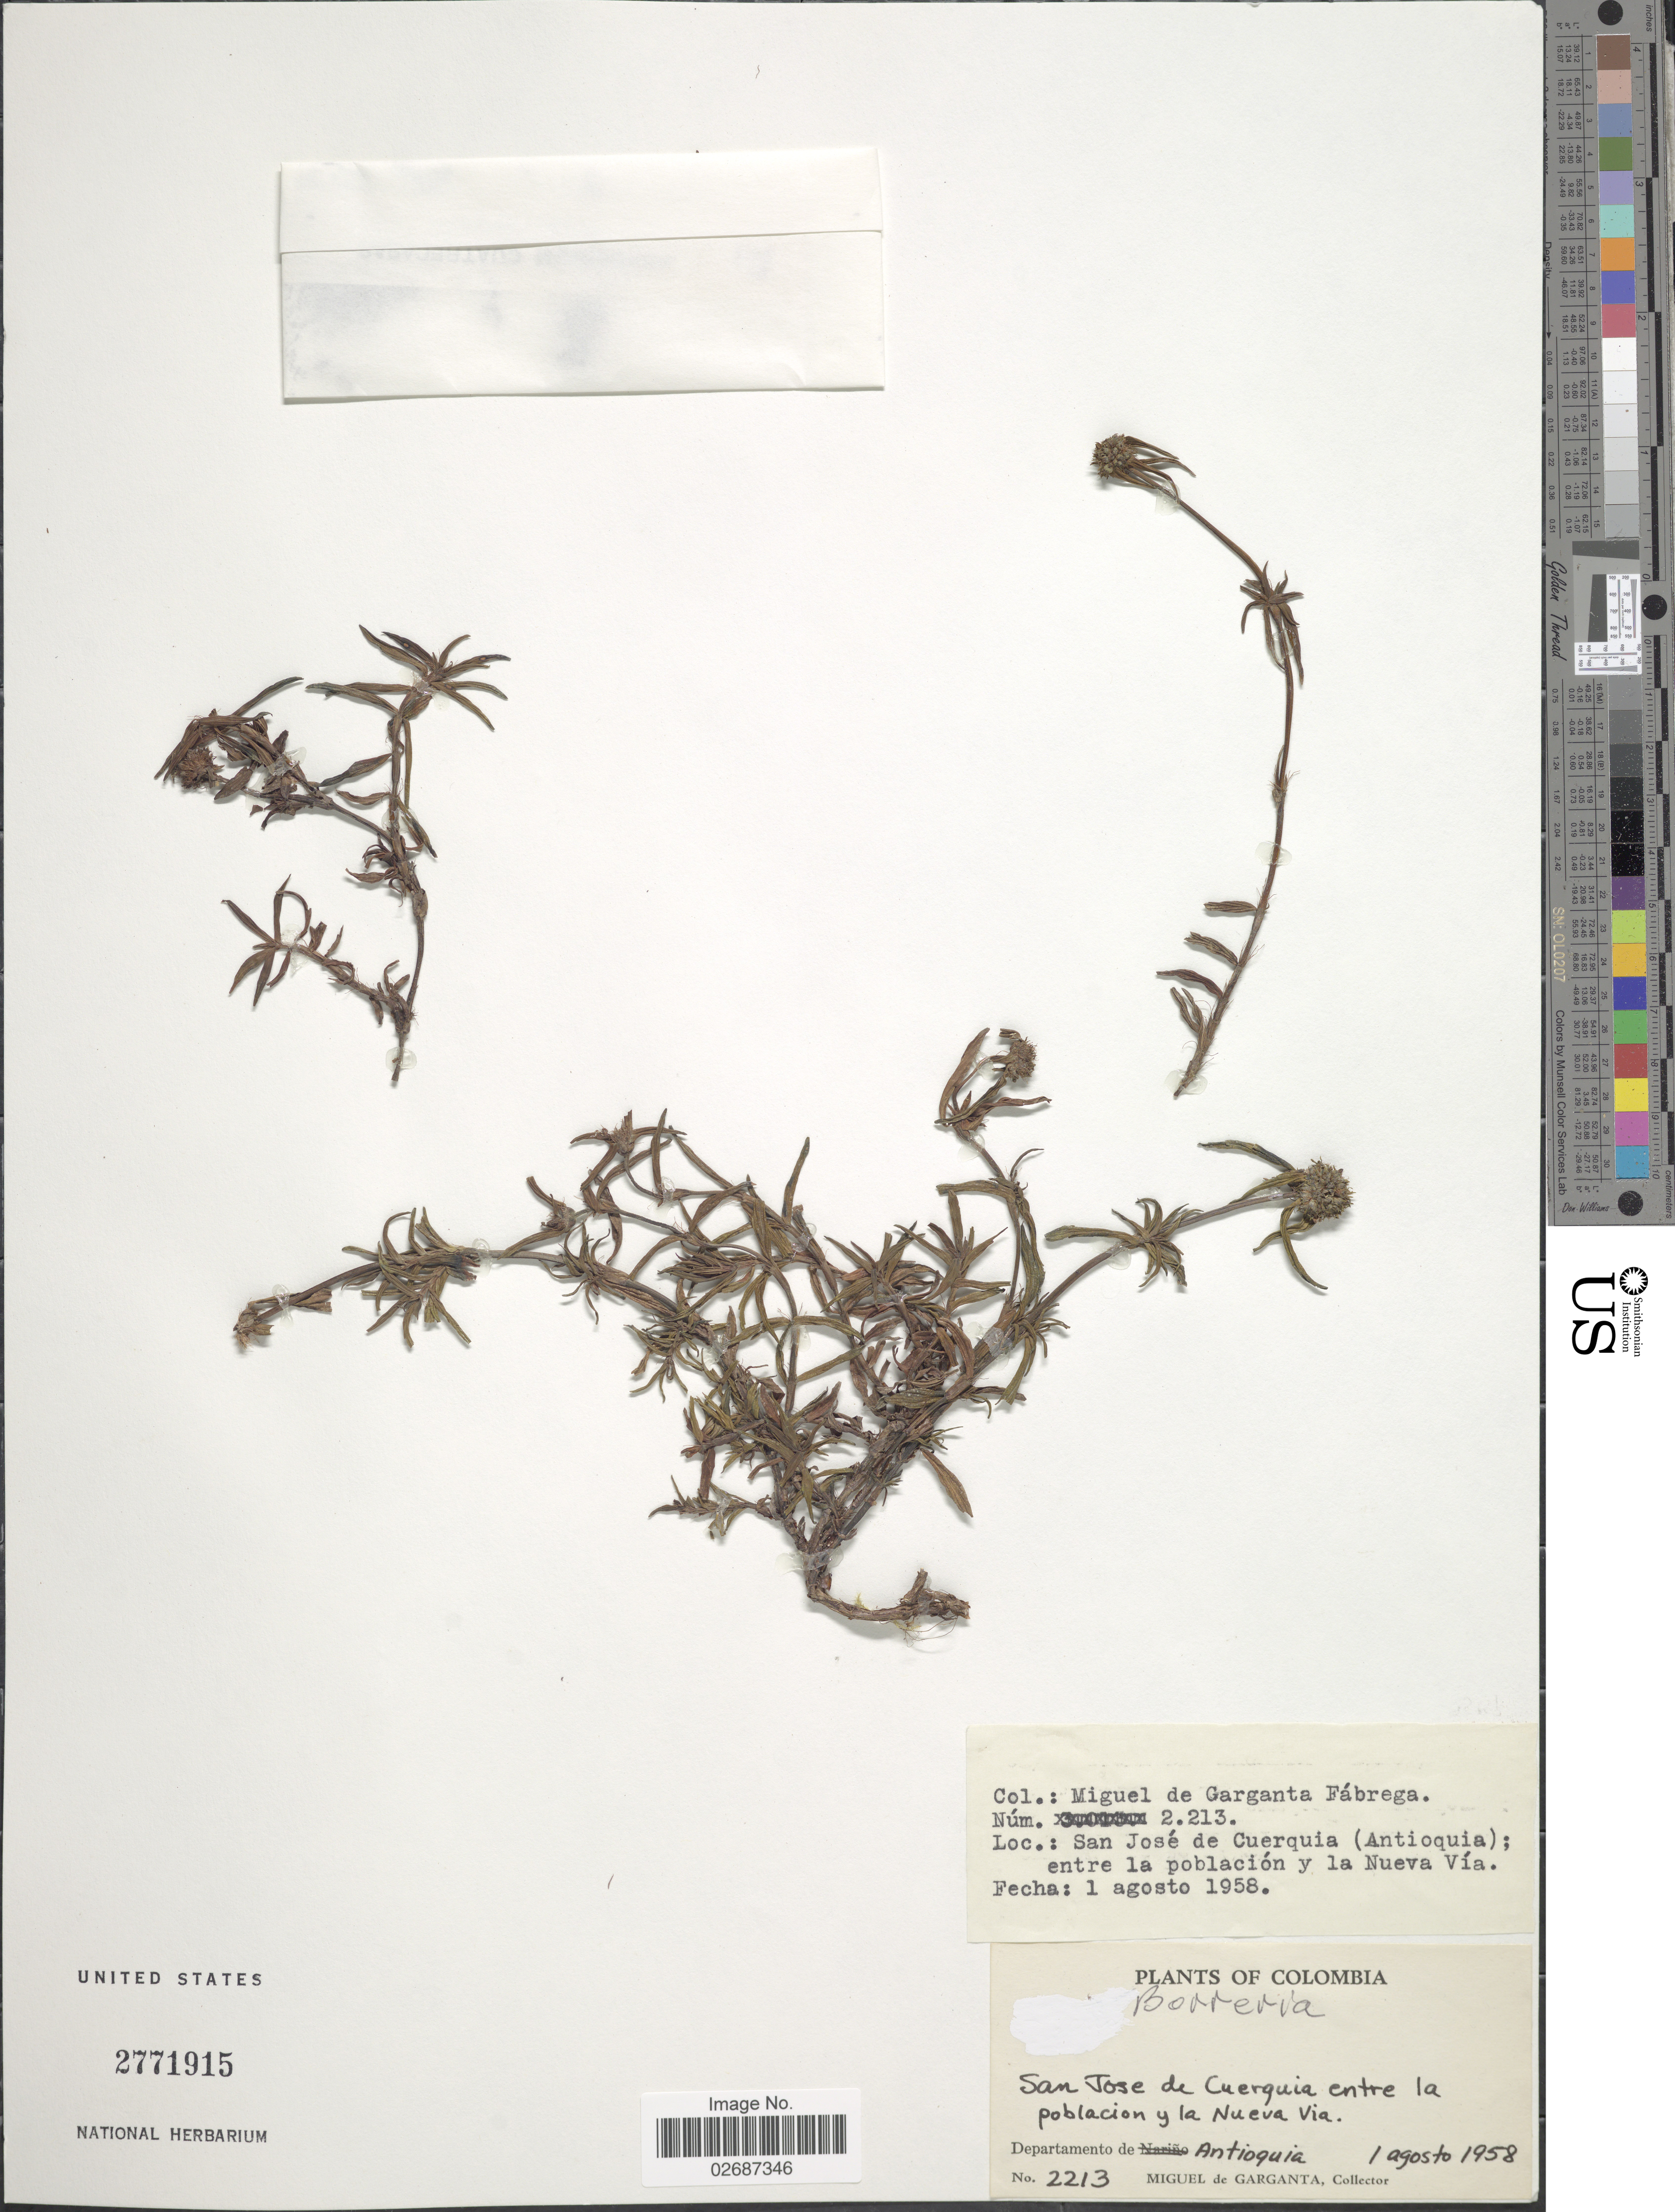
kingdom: Plantae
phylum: Tracheophyta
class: Magnoliopsida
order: Gentianales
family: Rubiaceae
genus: Borreria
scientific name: Borreria sp.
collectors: M. Garganta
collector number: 2213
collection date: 1958-08-01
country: Colombia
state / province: Antioquia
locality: San jose de Cuerquia entra la poblacion y la Nuevga Via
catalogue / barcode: US 2771915